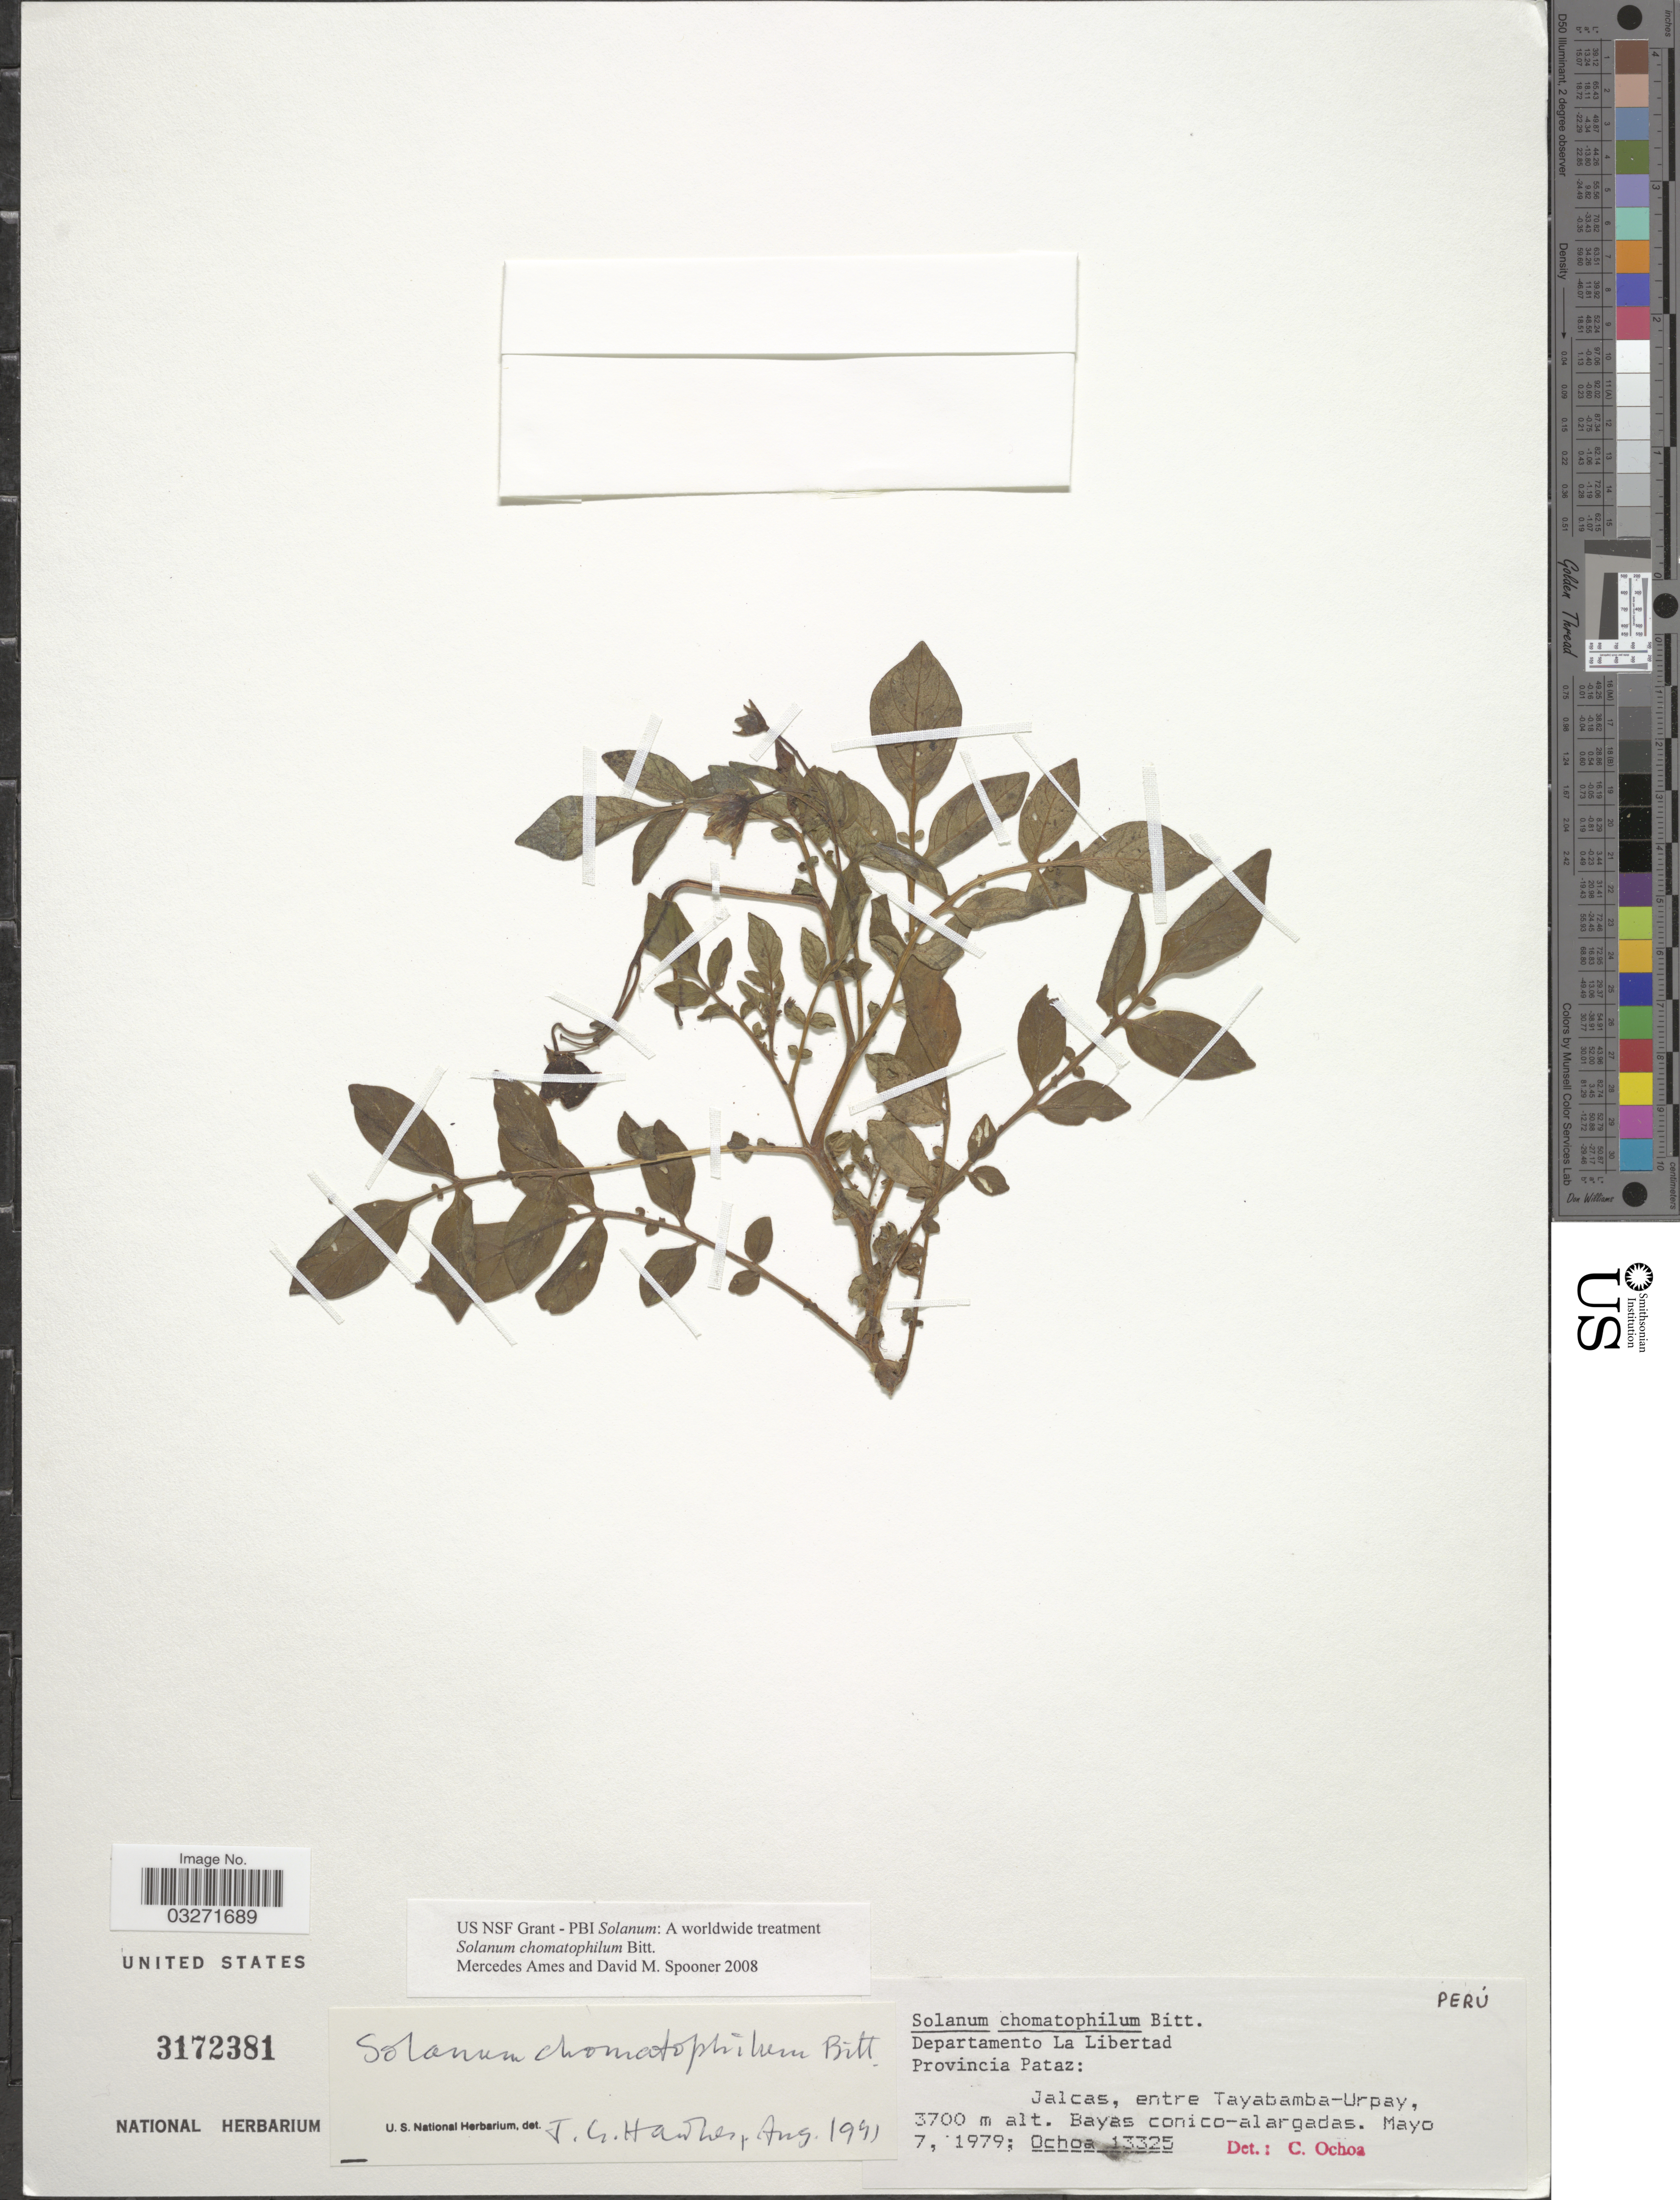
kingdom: Plantae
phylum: Tracheophyta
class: Magnoliopsida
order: Solanales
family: Solanaceae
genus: Solanum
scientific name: Solanum chomatophilum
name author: Bitter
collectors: -. Ochoa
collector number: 13325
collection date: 1979-05-07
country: Peru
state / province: La Libertad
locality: Departamento La Libertad, Provincia Pataz: Jalcas, entre Tayabamba-Urpay.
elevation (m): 3700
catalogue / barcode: US 3172381